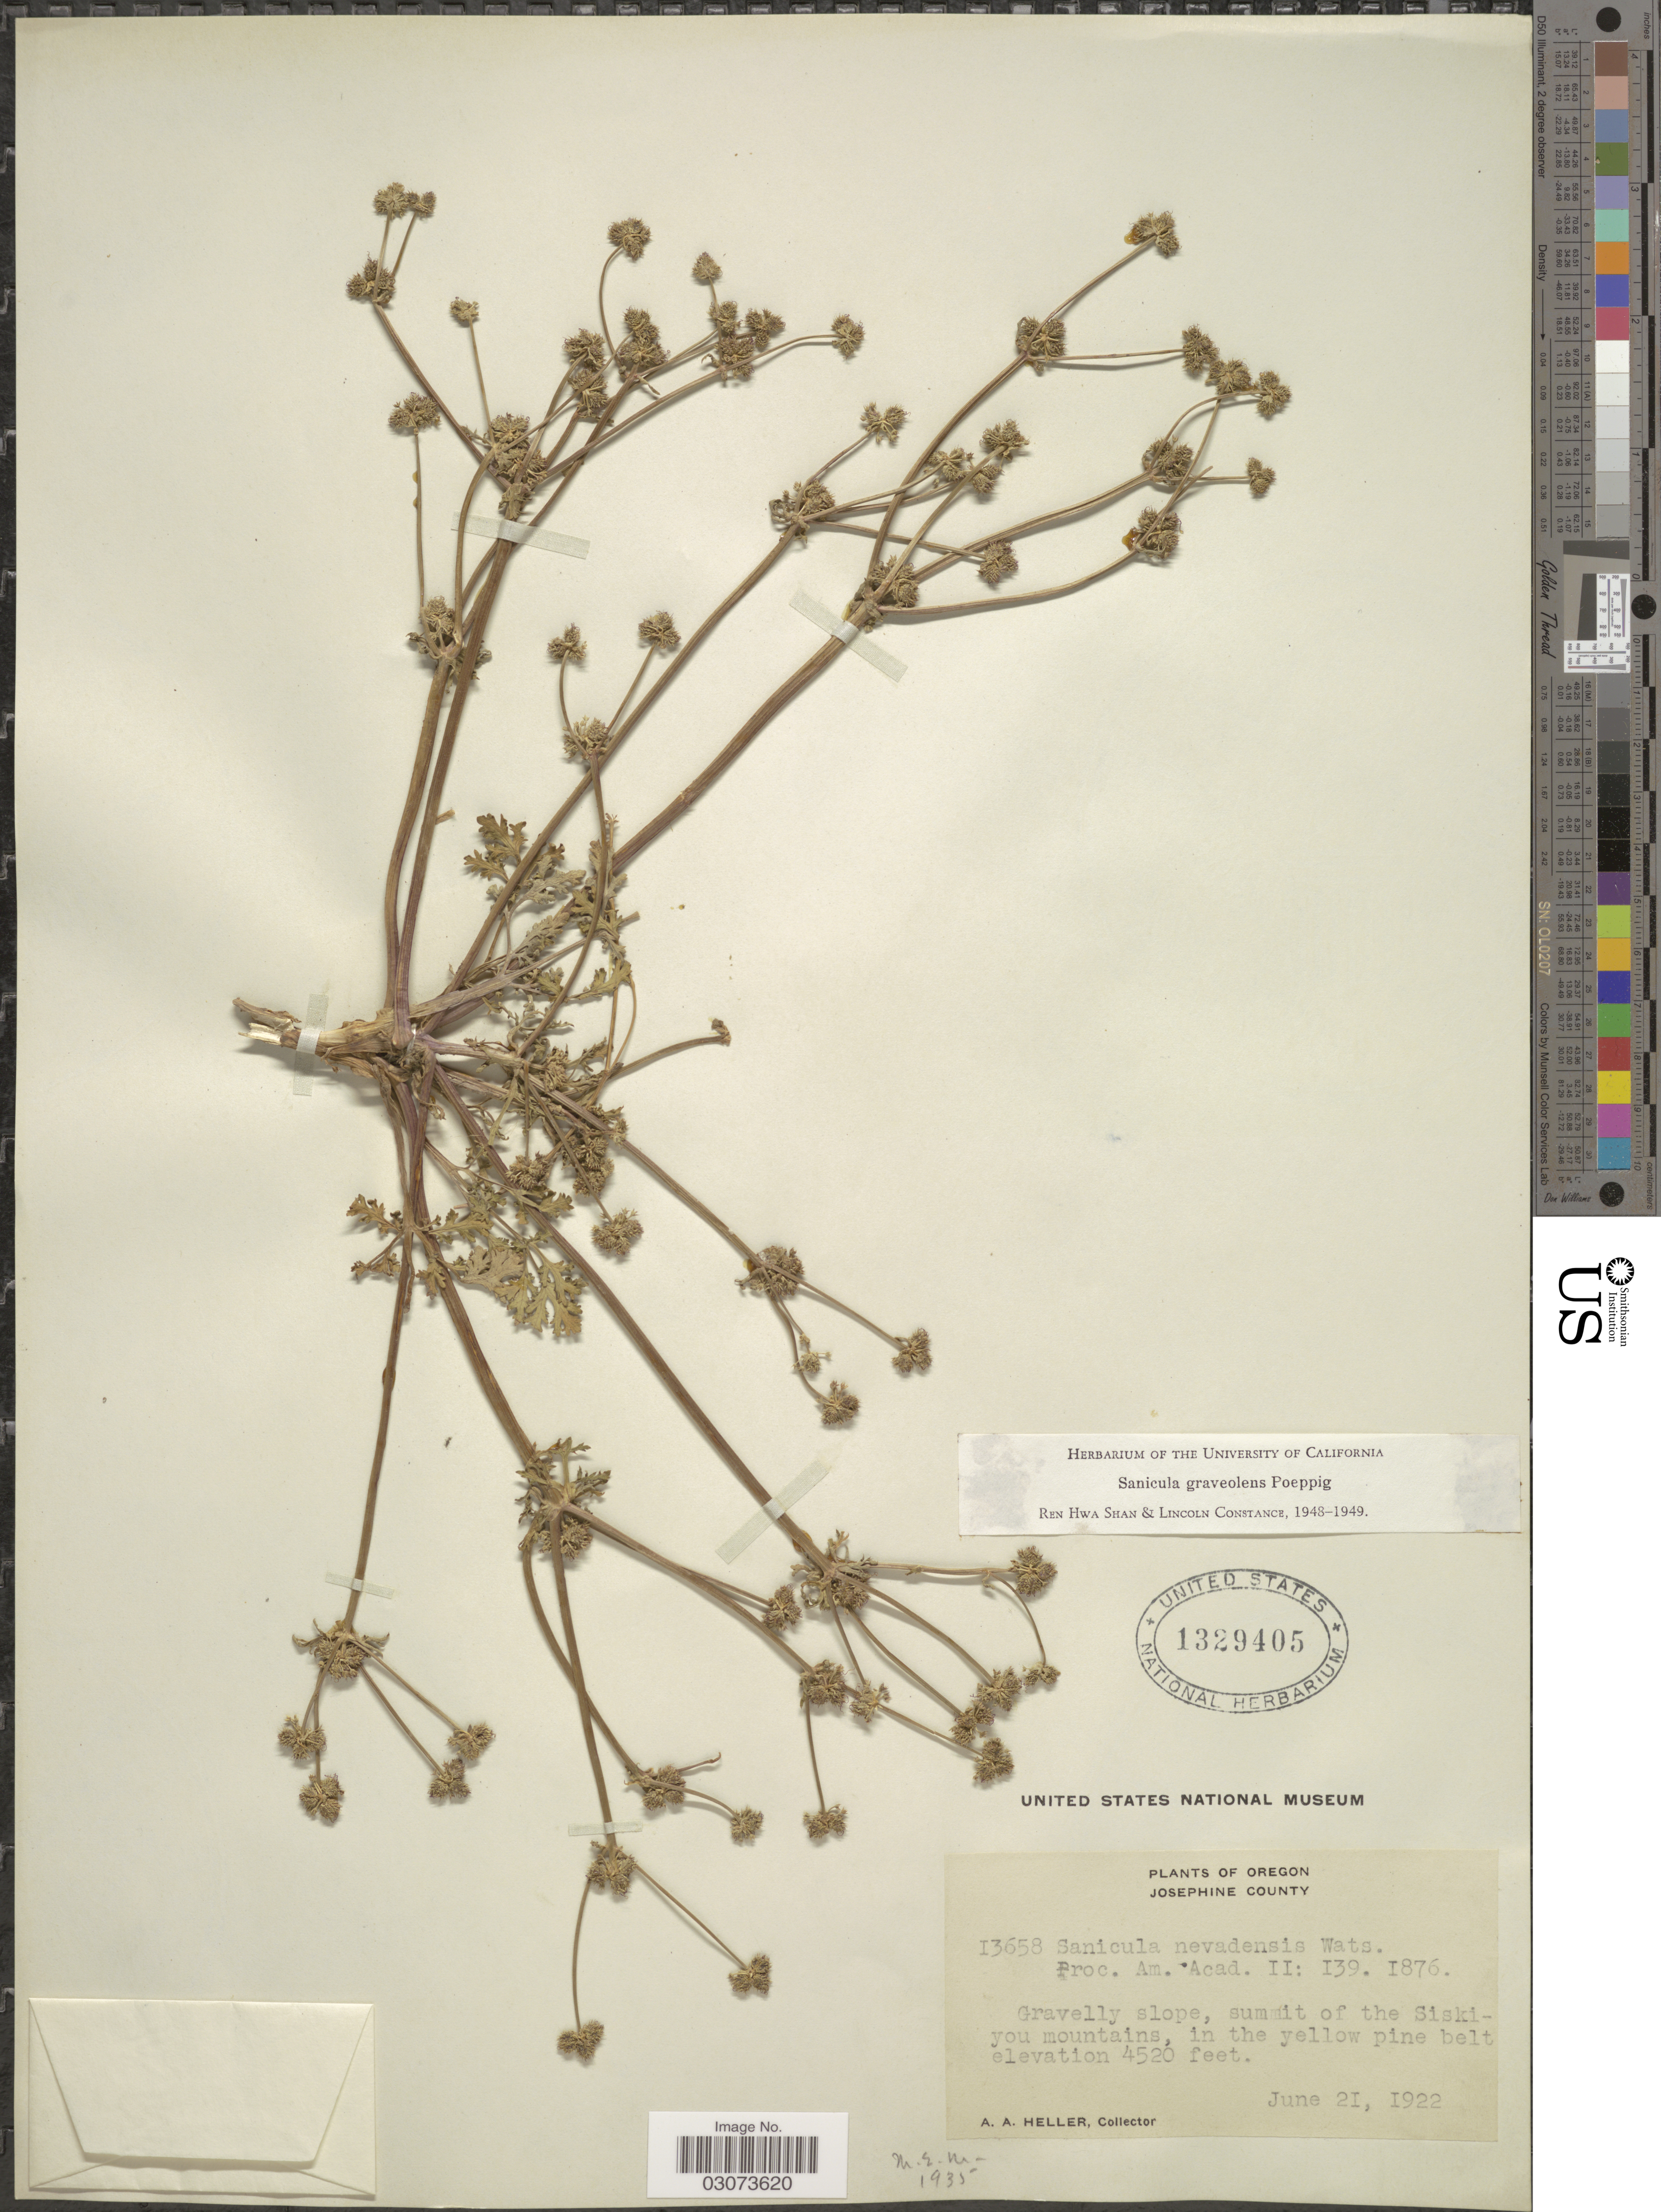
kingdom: Plantae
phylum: Tracheophyta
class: Magnoliopsida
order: Apiales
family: Apiaceae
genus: Sanicula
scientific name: Sanicula graveolens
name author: Poepp. ex DC.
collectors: A. A. Heller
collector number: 13658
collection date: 1922-06-21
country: United States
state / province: Oregon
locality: Josephine County. Summit of the Siskiyou mountains.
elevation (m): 1378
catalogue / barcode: US 1329405